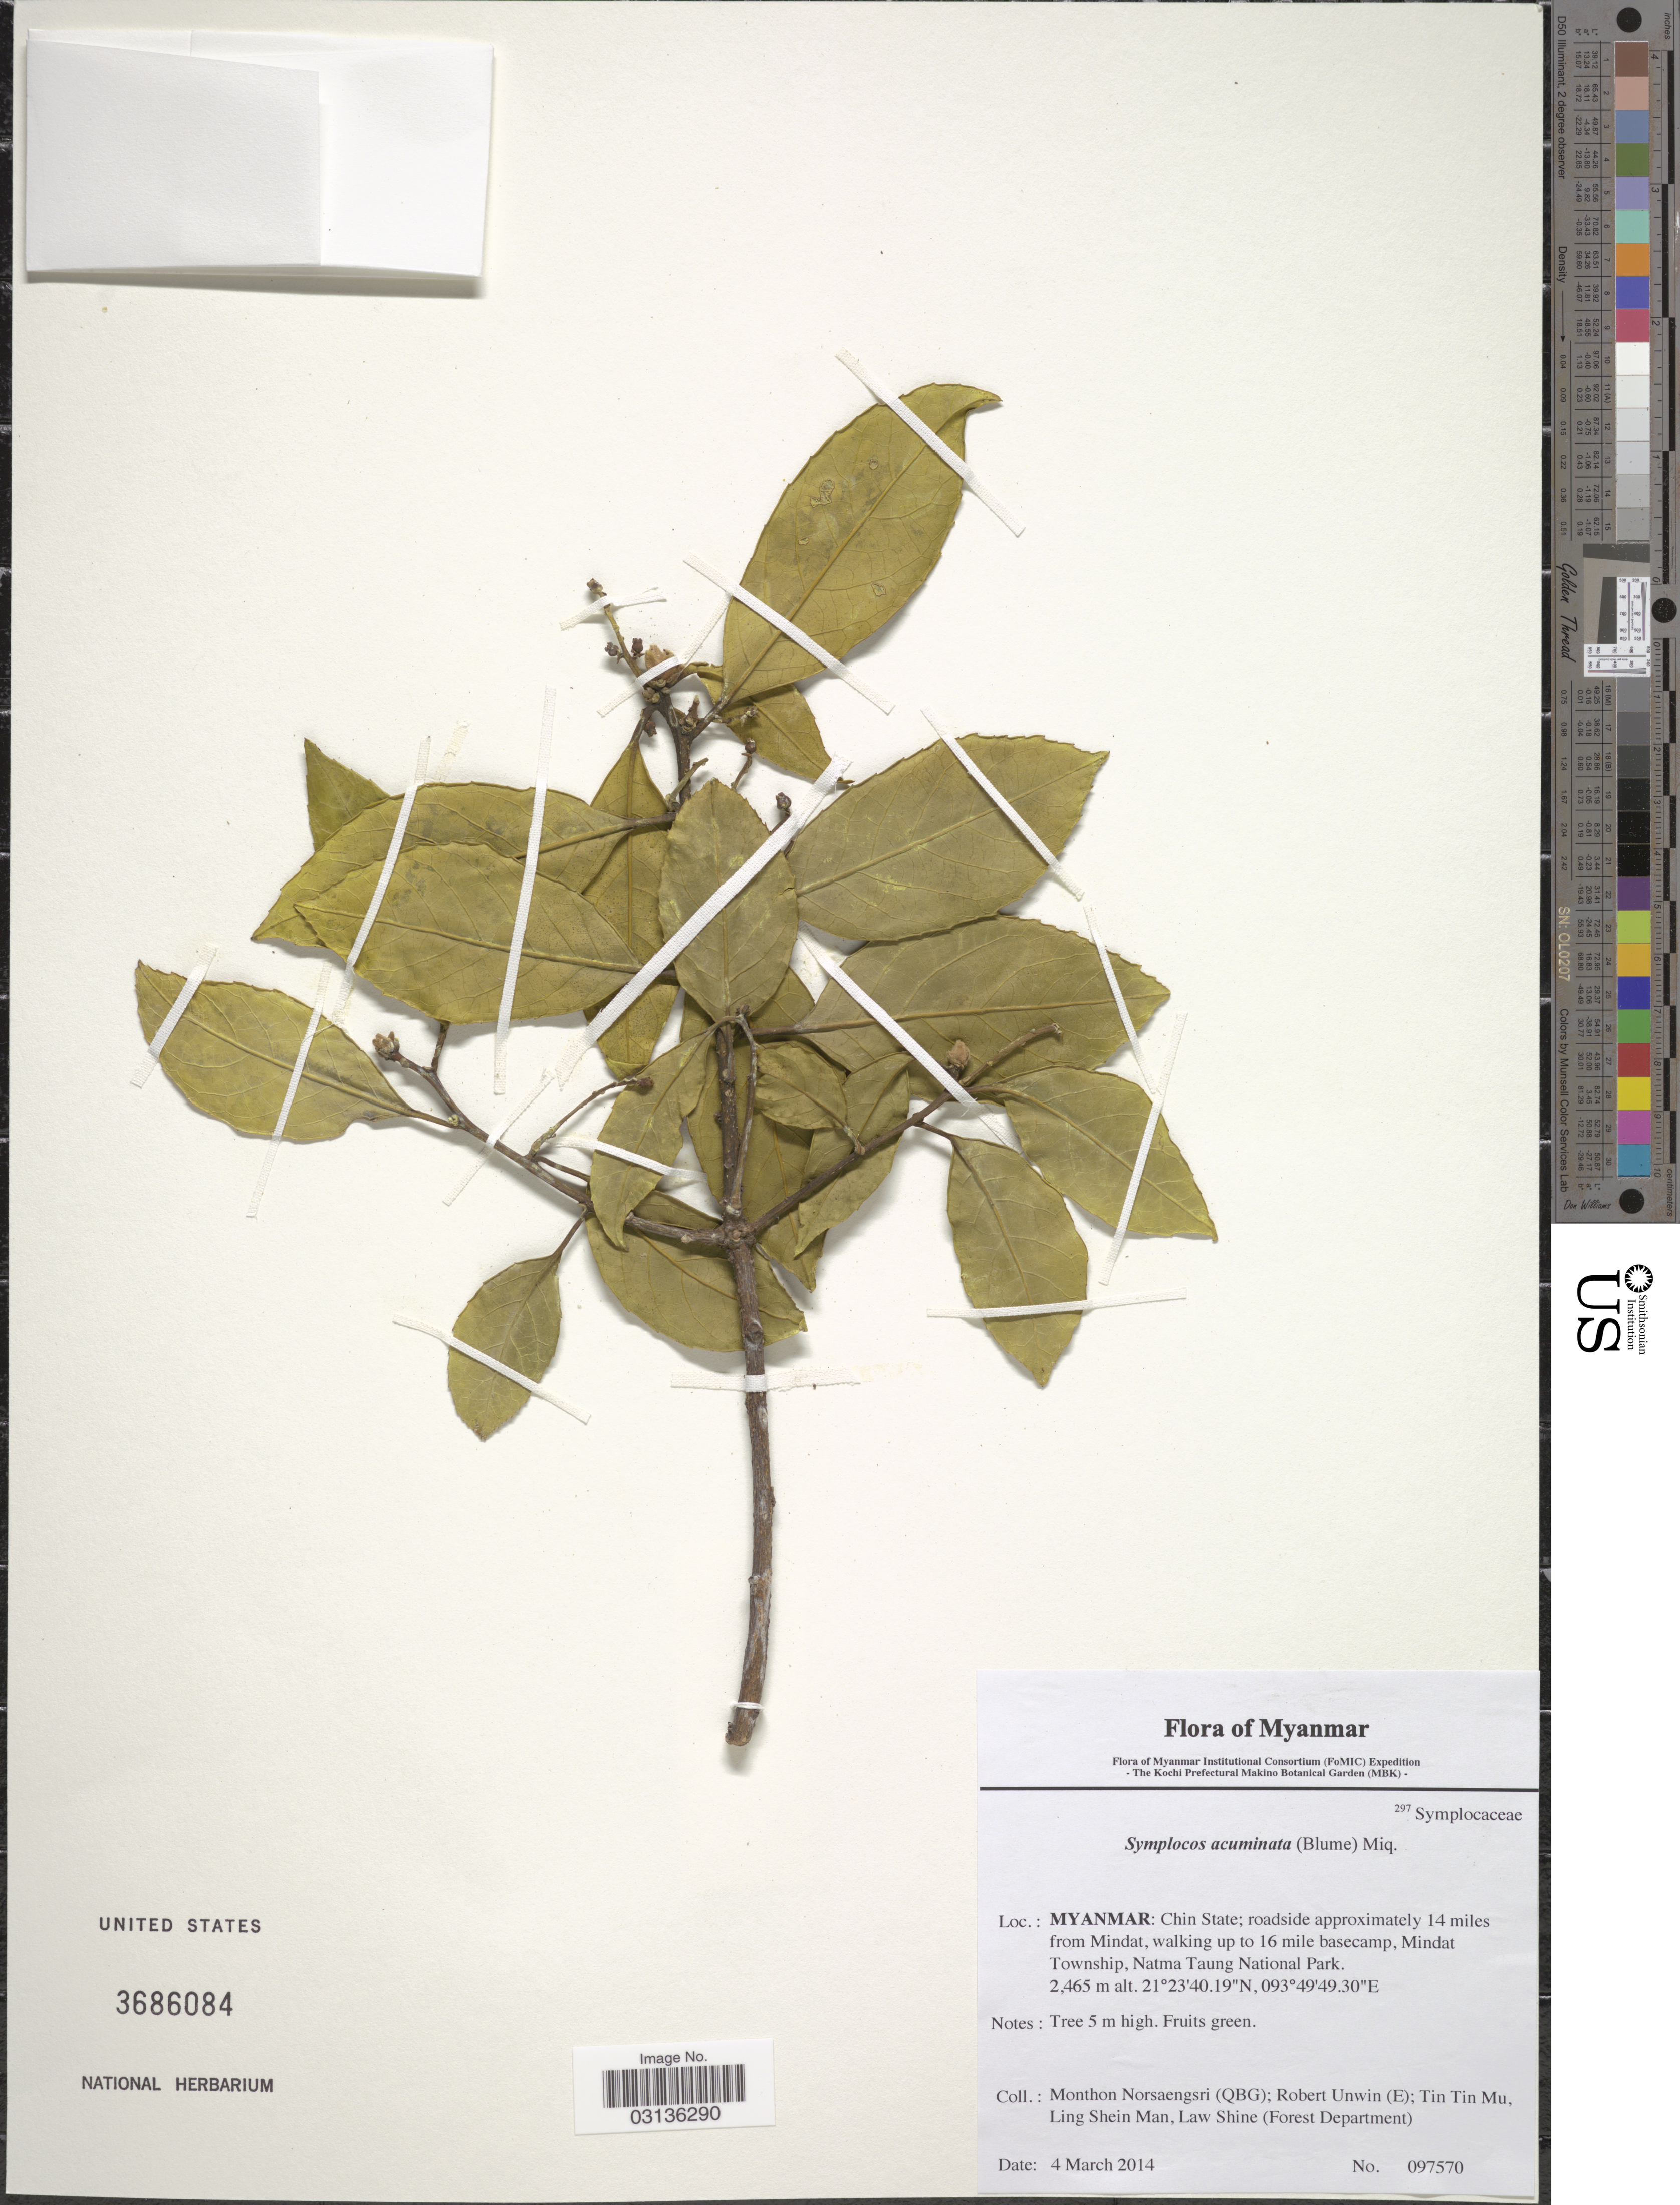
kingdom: Plantae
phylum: Tracheophyta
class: Magnoliopsida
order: Ericales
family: Symplocaceae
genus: Symplocos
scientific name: Symplocos acuminata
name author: (Blume) Miq.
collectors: M. Norsaengsri, R. Unwin, Tin Tin Mu, Ling Shein Man & L. Shine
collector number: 097570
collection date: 2014-03-04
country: Myanmar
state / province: Chin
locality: Chin State; roadside approximately 14 miles from Mindat, walking up to 16 mile basecamp, Mindat Township, Natma Taung National Park.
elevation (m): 2465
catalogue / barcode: US 3686084